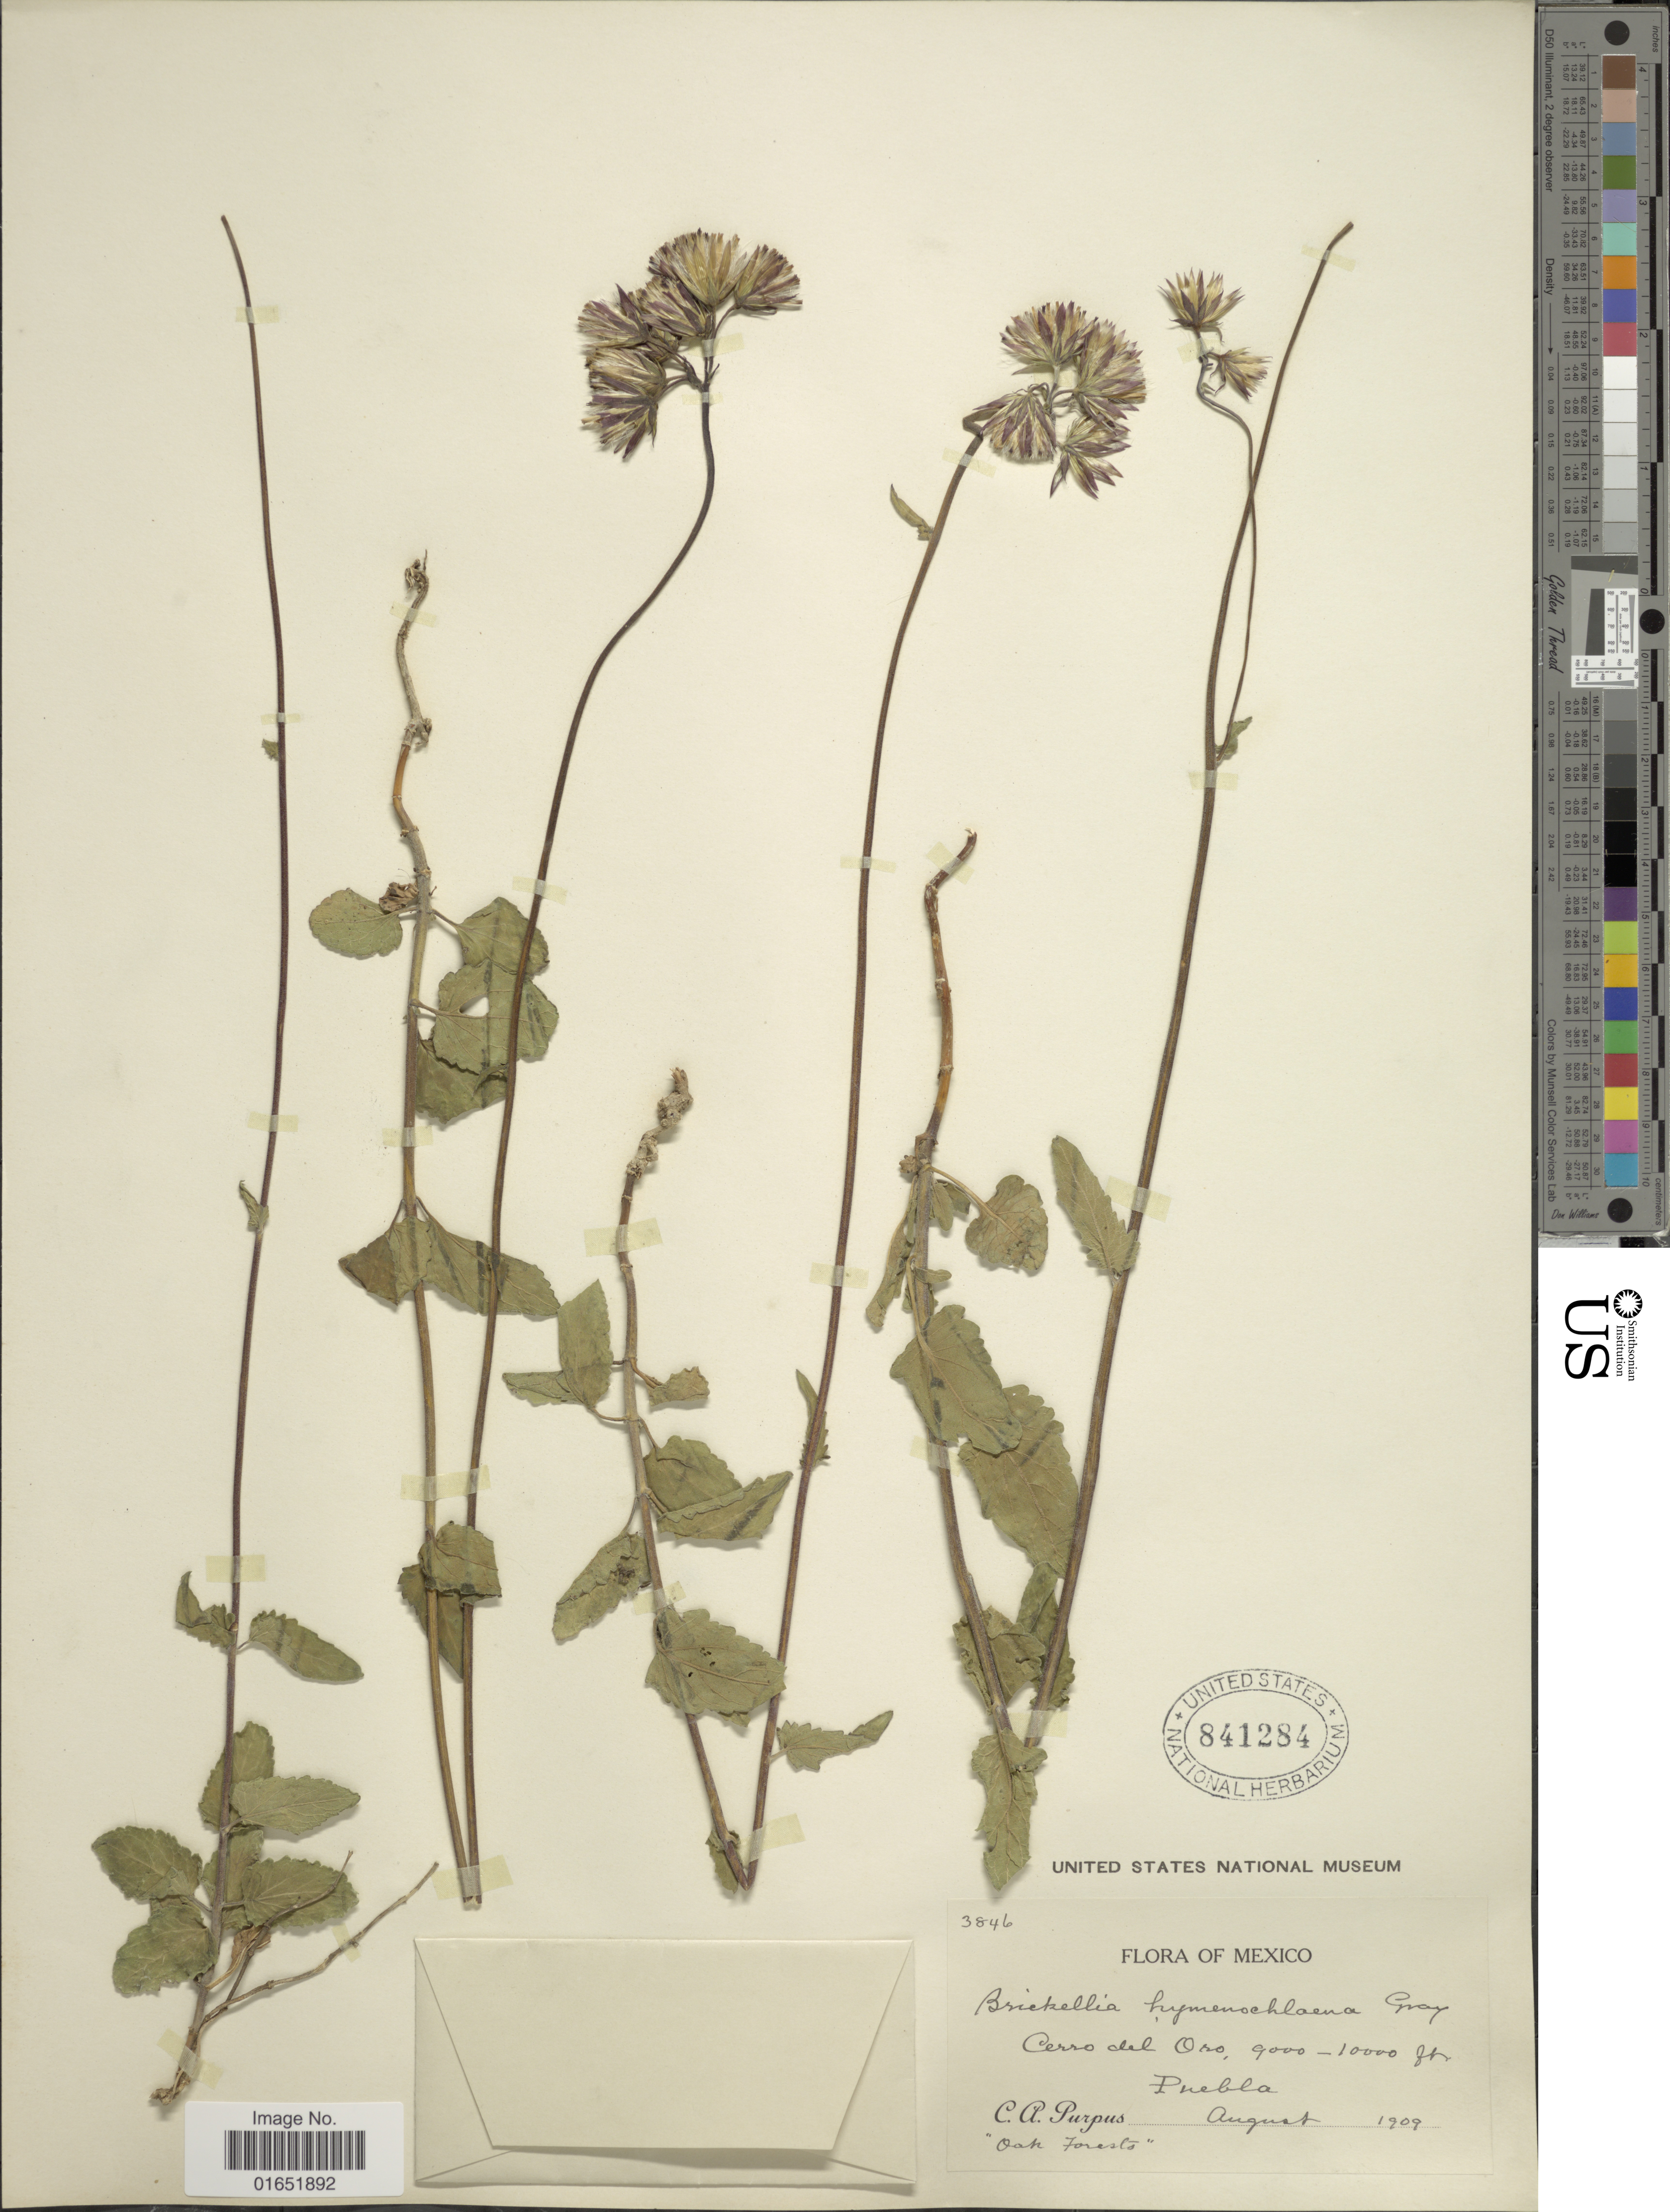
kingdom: Plantae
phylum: Tracheophyta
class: Magnoliopsida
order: Asterales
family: Asteraceae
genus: Brickellia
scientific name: Brickellia hymenochlaena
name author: A. Gray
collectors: C. A. Purpus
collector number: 3846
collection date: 1909-08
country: Mexico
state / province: Puebla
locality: Cerro del Oro, Puebla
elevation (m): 2743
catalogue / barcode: US 841284